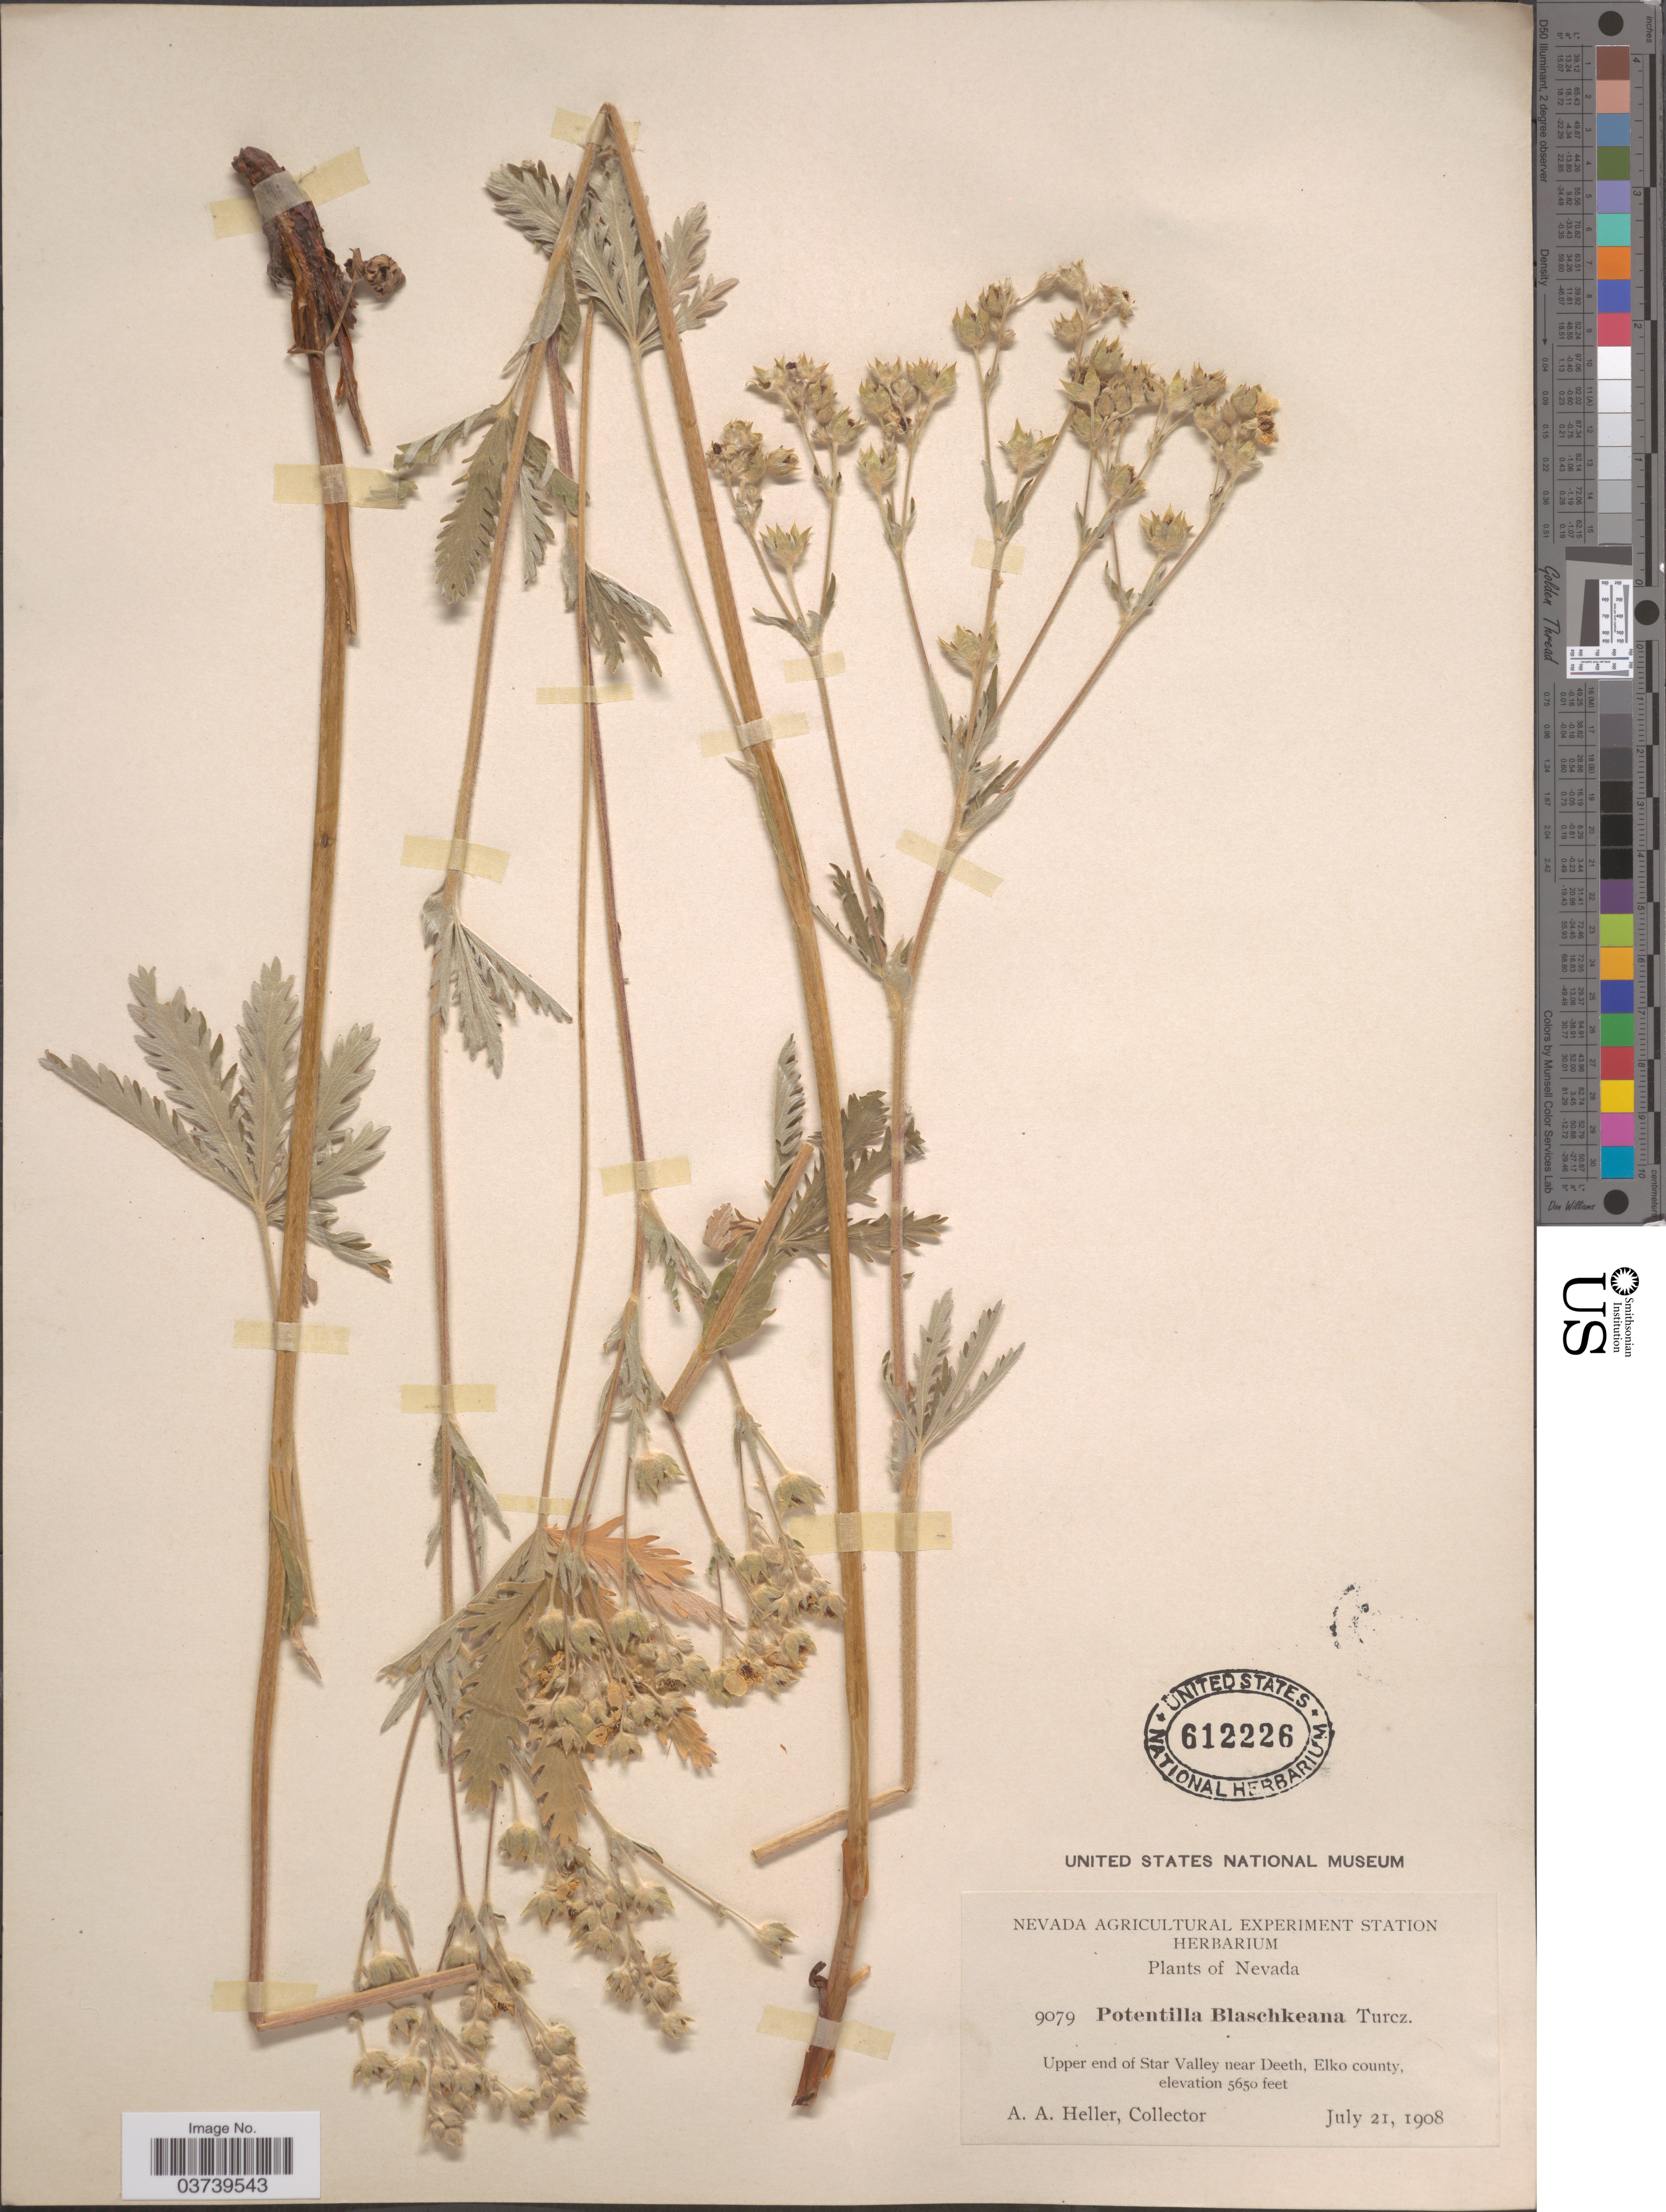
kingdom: Plantae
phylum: Tracheophyta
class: Magnoliopsida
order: Rosales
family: Rosaceae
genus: Potentilla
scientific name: Potentilla gracilis var. fastigiata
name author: (Nutt.) S. Watson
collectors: A. A. Heller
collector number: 9079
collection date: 1908-07-21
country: United States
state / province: Nevada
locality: Upper end of Star Valley near Deeth, Elko county.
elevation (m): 1722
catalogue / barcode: US 612226